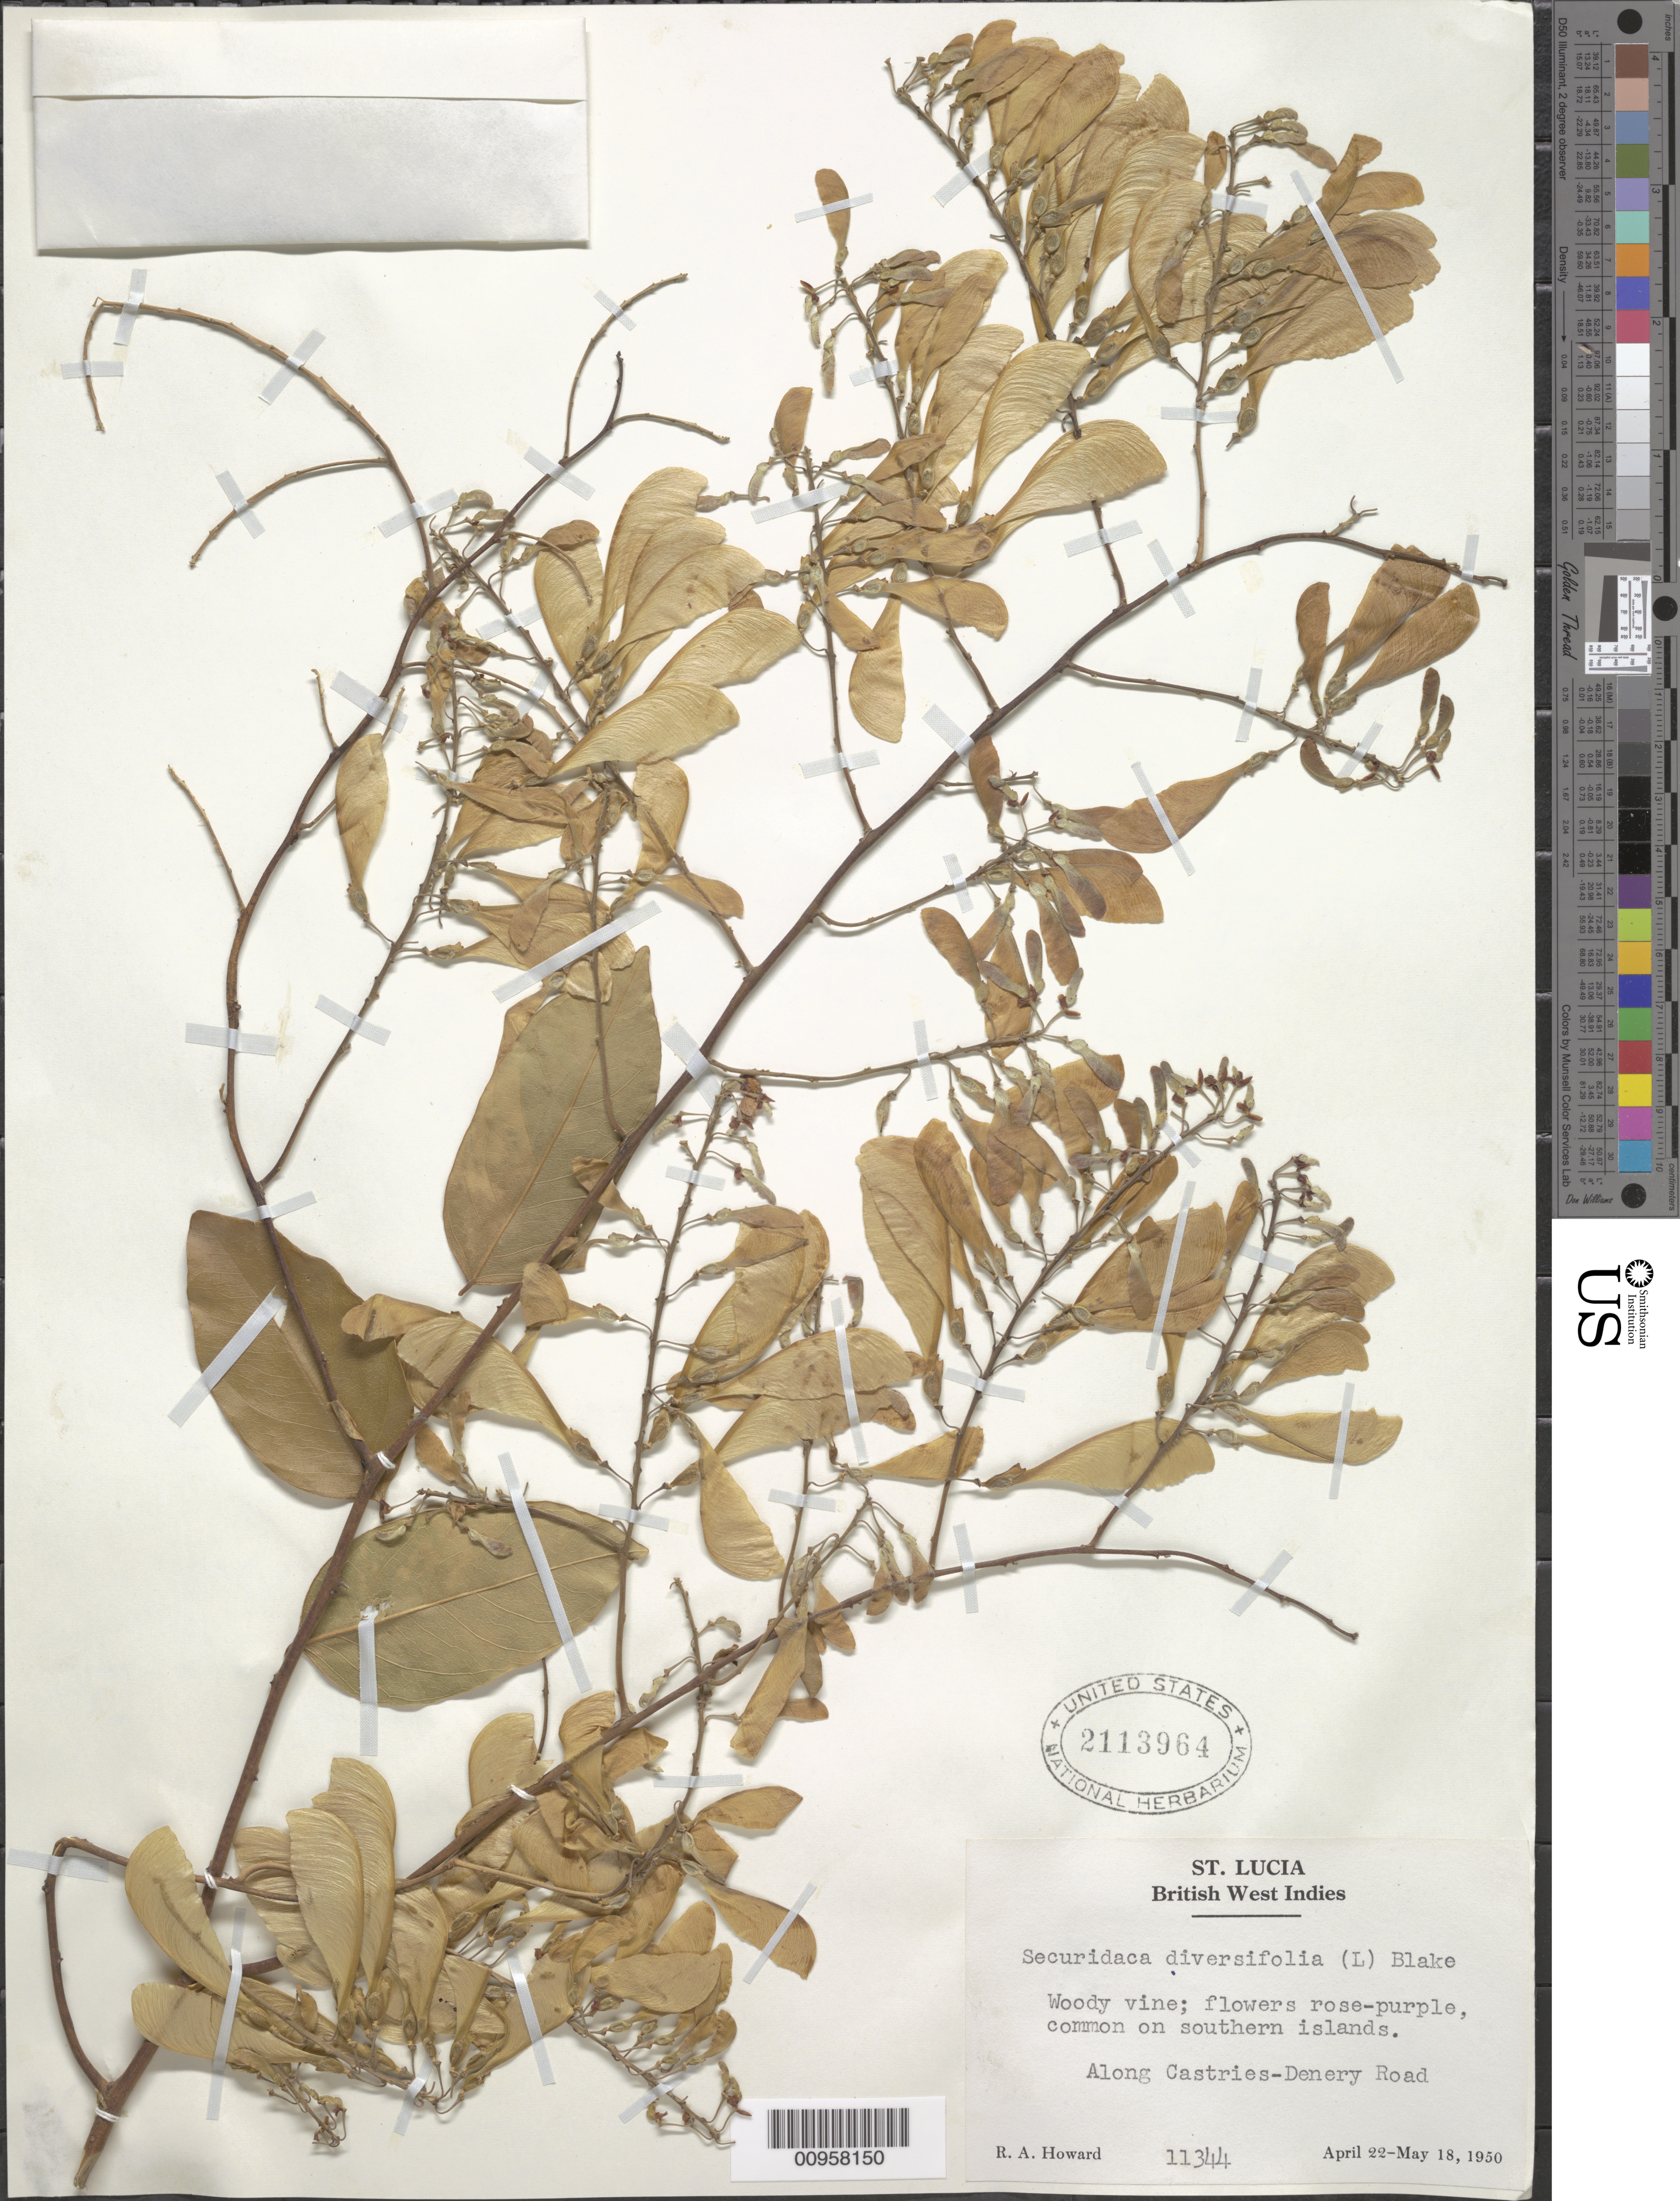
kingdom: Plantae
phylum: Tracheophyta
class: Magnoliopsida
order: Fabales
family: Polygalaceae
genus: Securidaca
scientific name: Securidaca diversifolia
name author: (L.) S.F. Blake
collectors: R. A. Howard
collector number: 11344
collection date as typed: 22 Apr 1950 to 18 May 1950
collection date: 1950-04-22/1950-05-18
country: St. Lucia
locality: Along Castries-Denery Road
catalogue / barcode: US 2113964